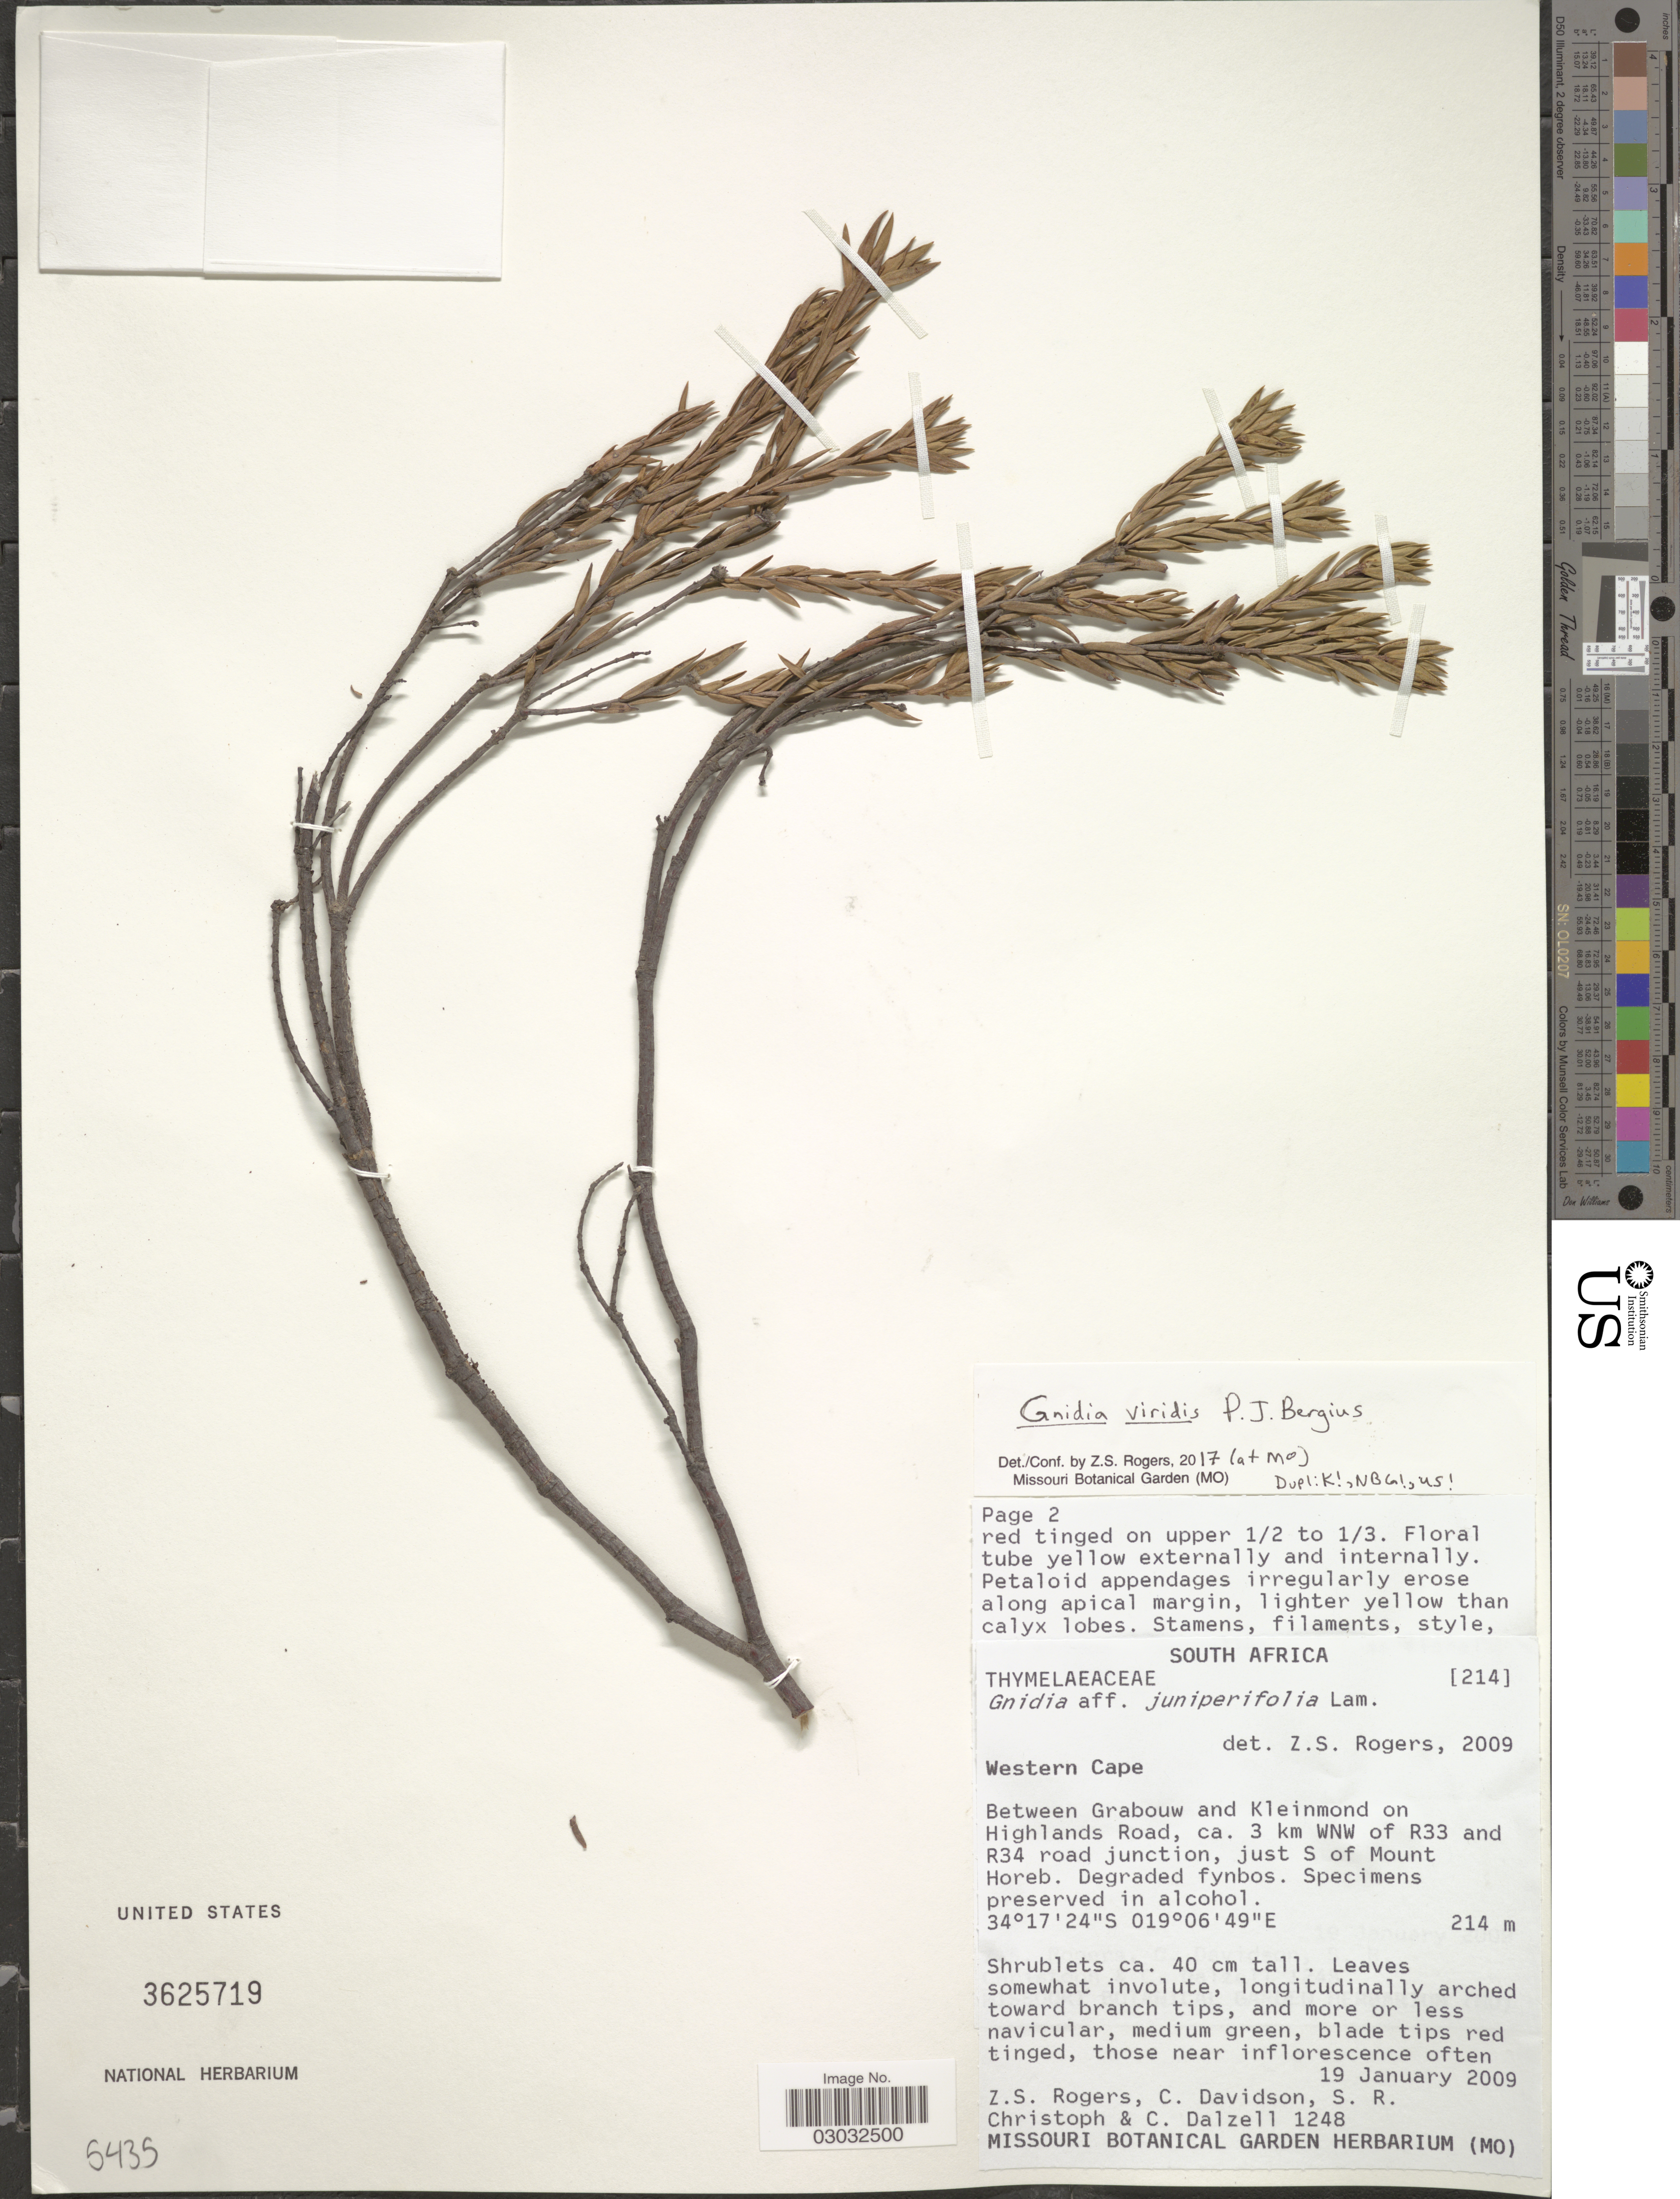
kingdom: Plantae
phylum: Tracheophyta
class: Magnoliopsida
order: Malvales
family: Thymelaeaceae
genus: Gnidia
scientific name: Gnidia viridis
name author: P.J. Bergius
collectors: Z. S. Rogers, C. Davidson, S. Christoph & C. Dalzell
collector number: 1248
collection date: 2009-01-19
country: South Africa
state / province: Western Cape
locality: Between Grabouw and Kleinmond on Highlands Road, ca. 3 km WNW of R33 and R34 road junction, just S of Mount Horeb.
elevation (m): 214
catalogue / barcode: US 3625719